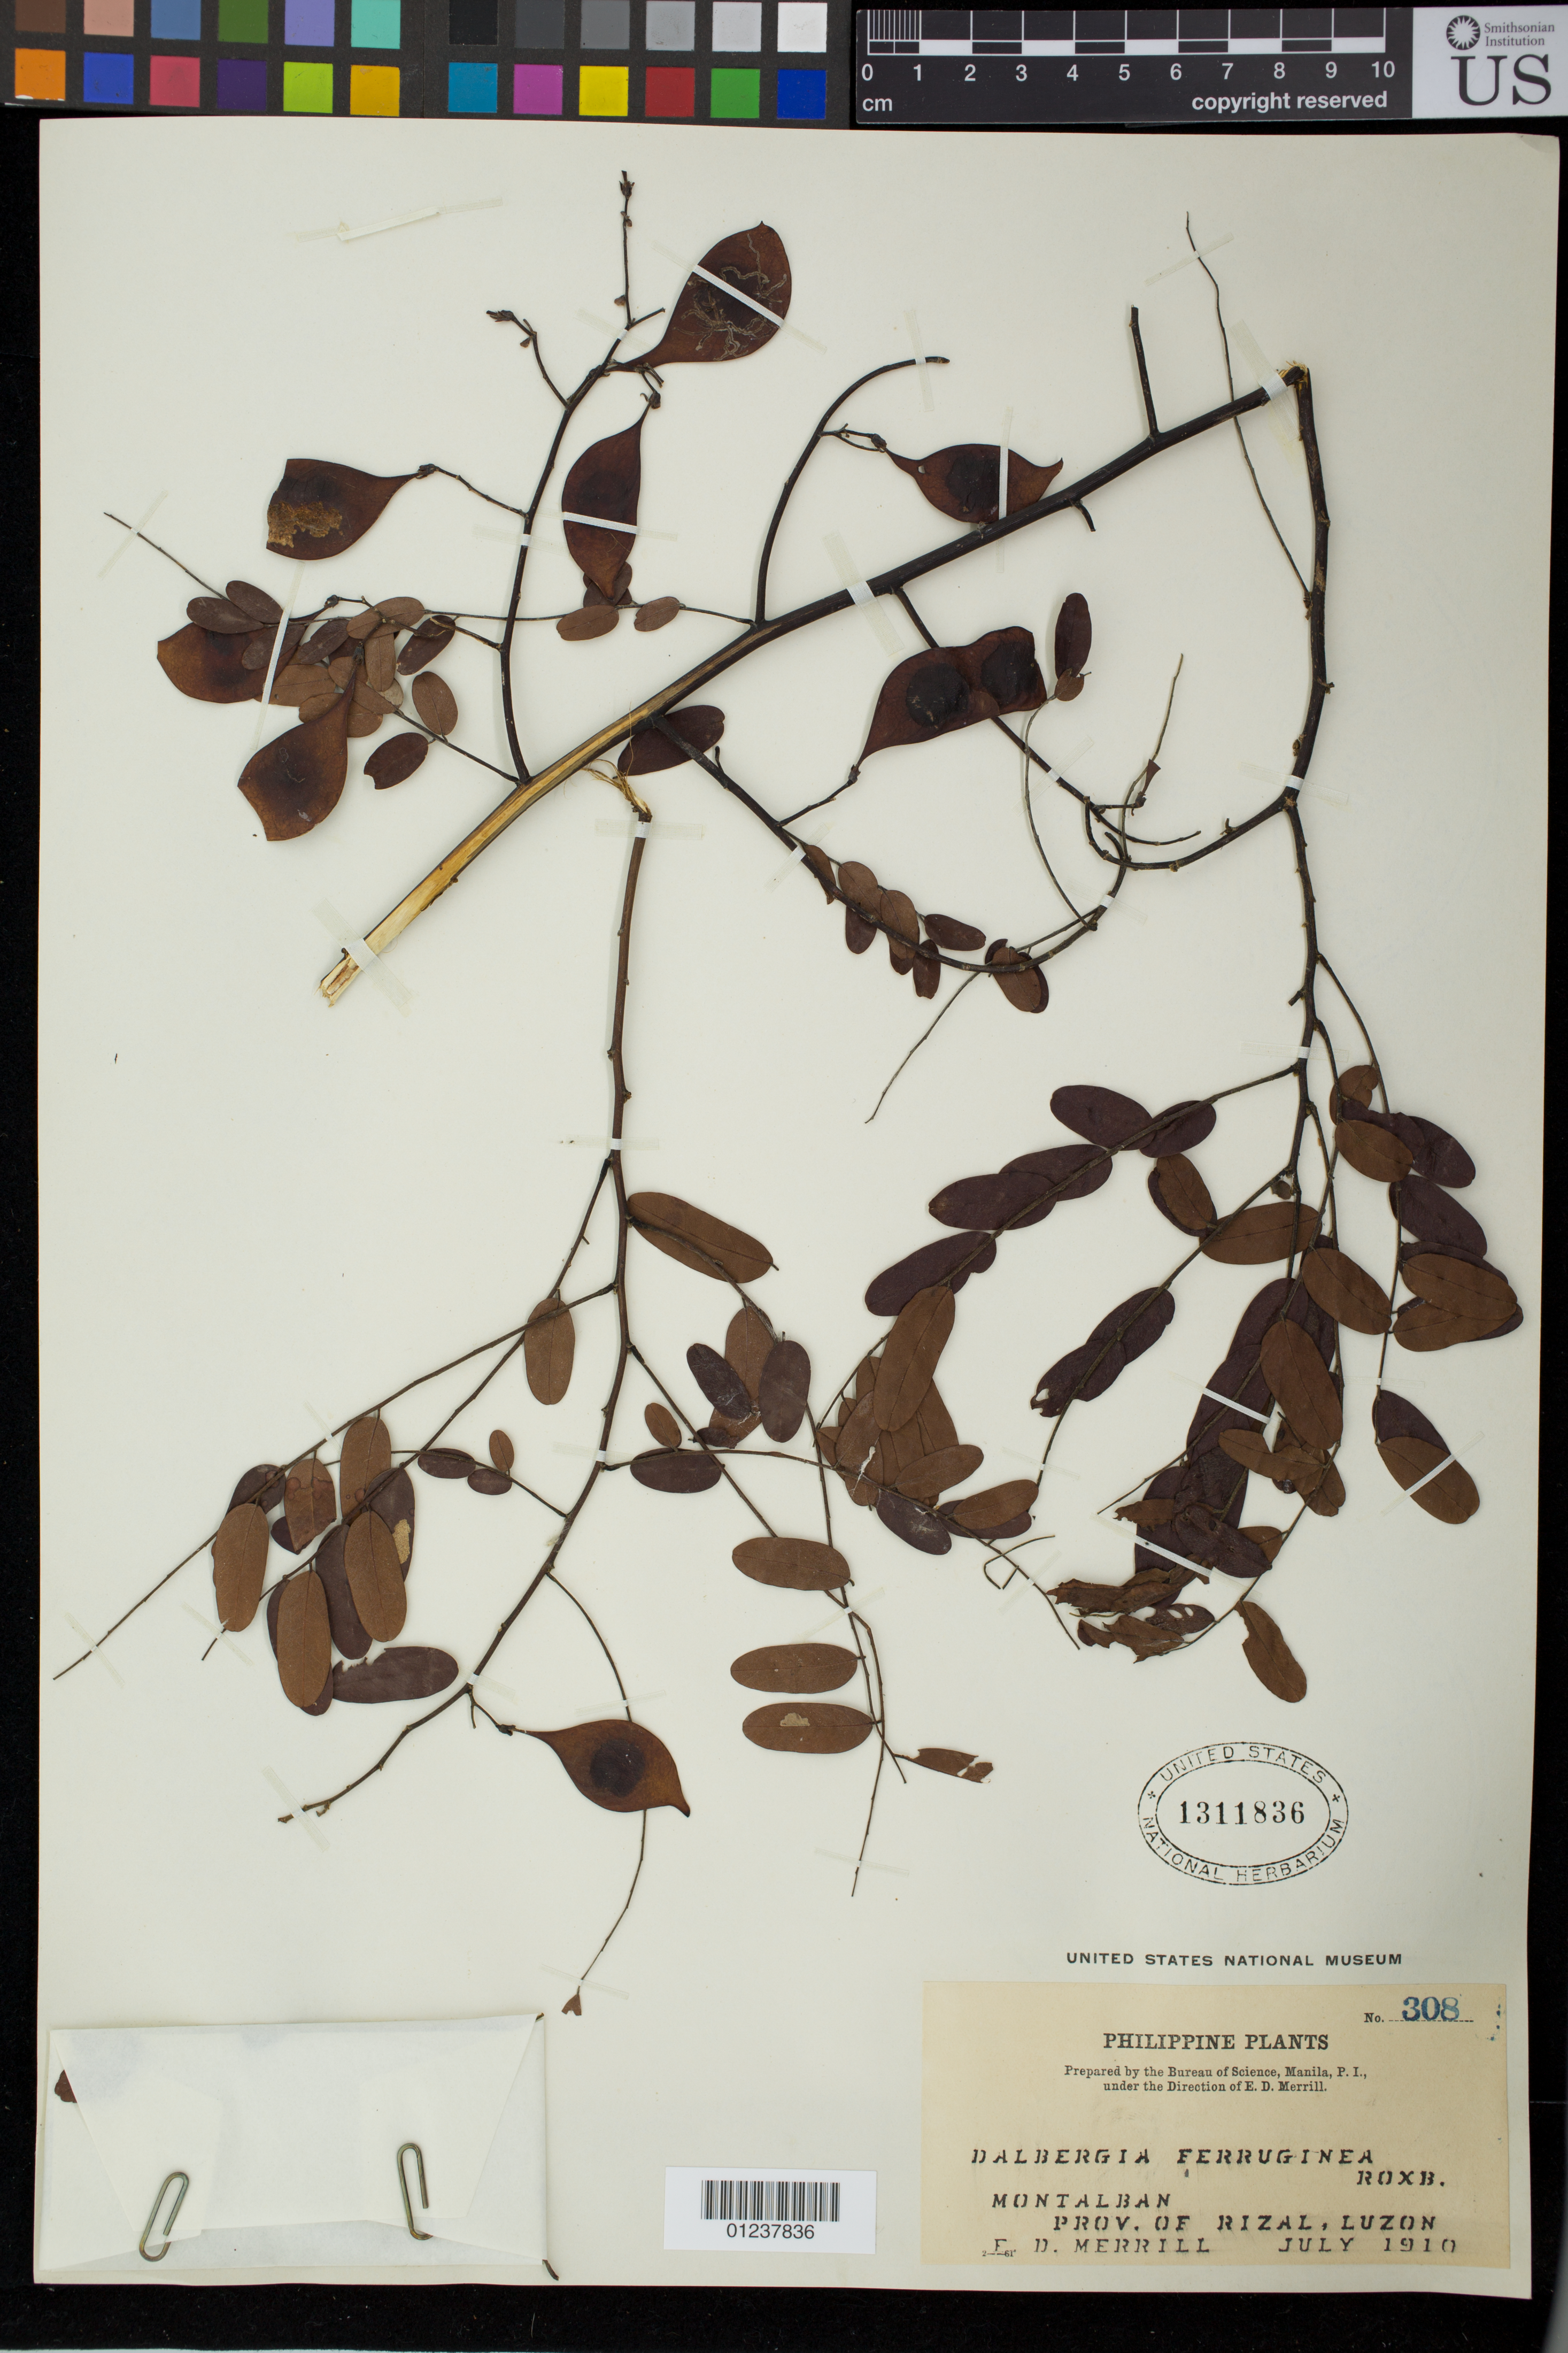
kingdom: Plantae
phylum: Tracheophyta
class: Magnoliopsida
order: Fabales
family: Fabaceae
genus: Dalbergia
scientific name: Dalbergia ferruginea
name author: Roxb.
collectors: E. D. Merrill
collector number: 308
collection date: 1910-07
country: Philippines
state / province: Calabarzon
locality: Island of Luzon. Montalban, Province of Rizal.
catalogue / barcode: US 1311836